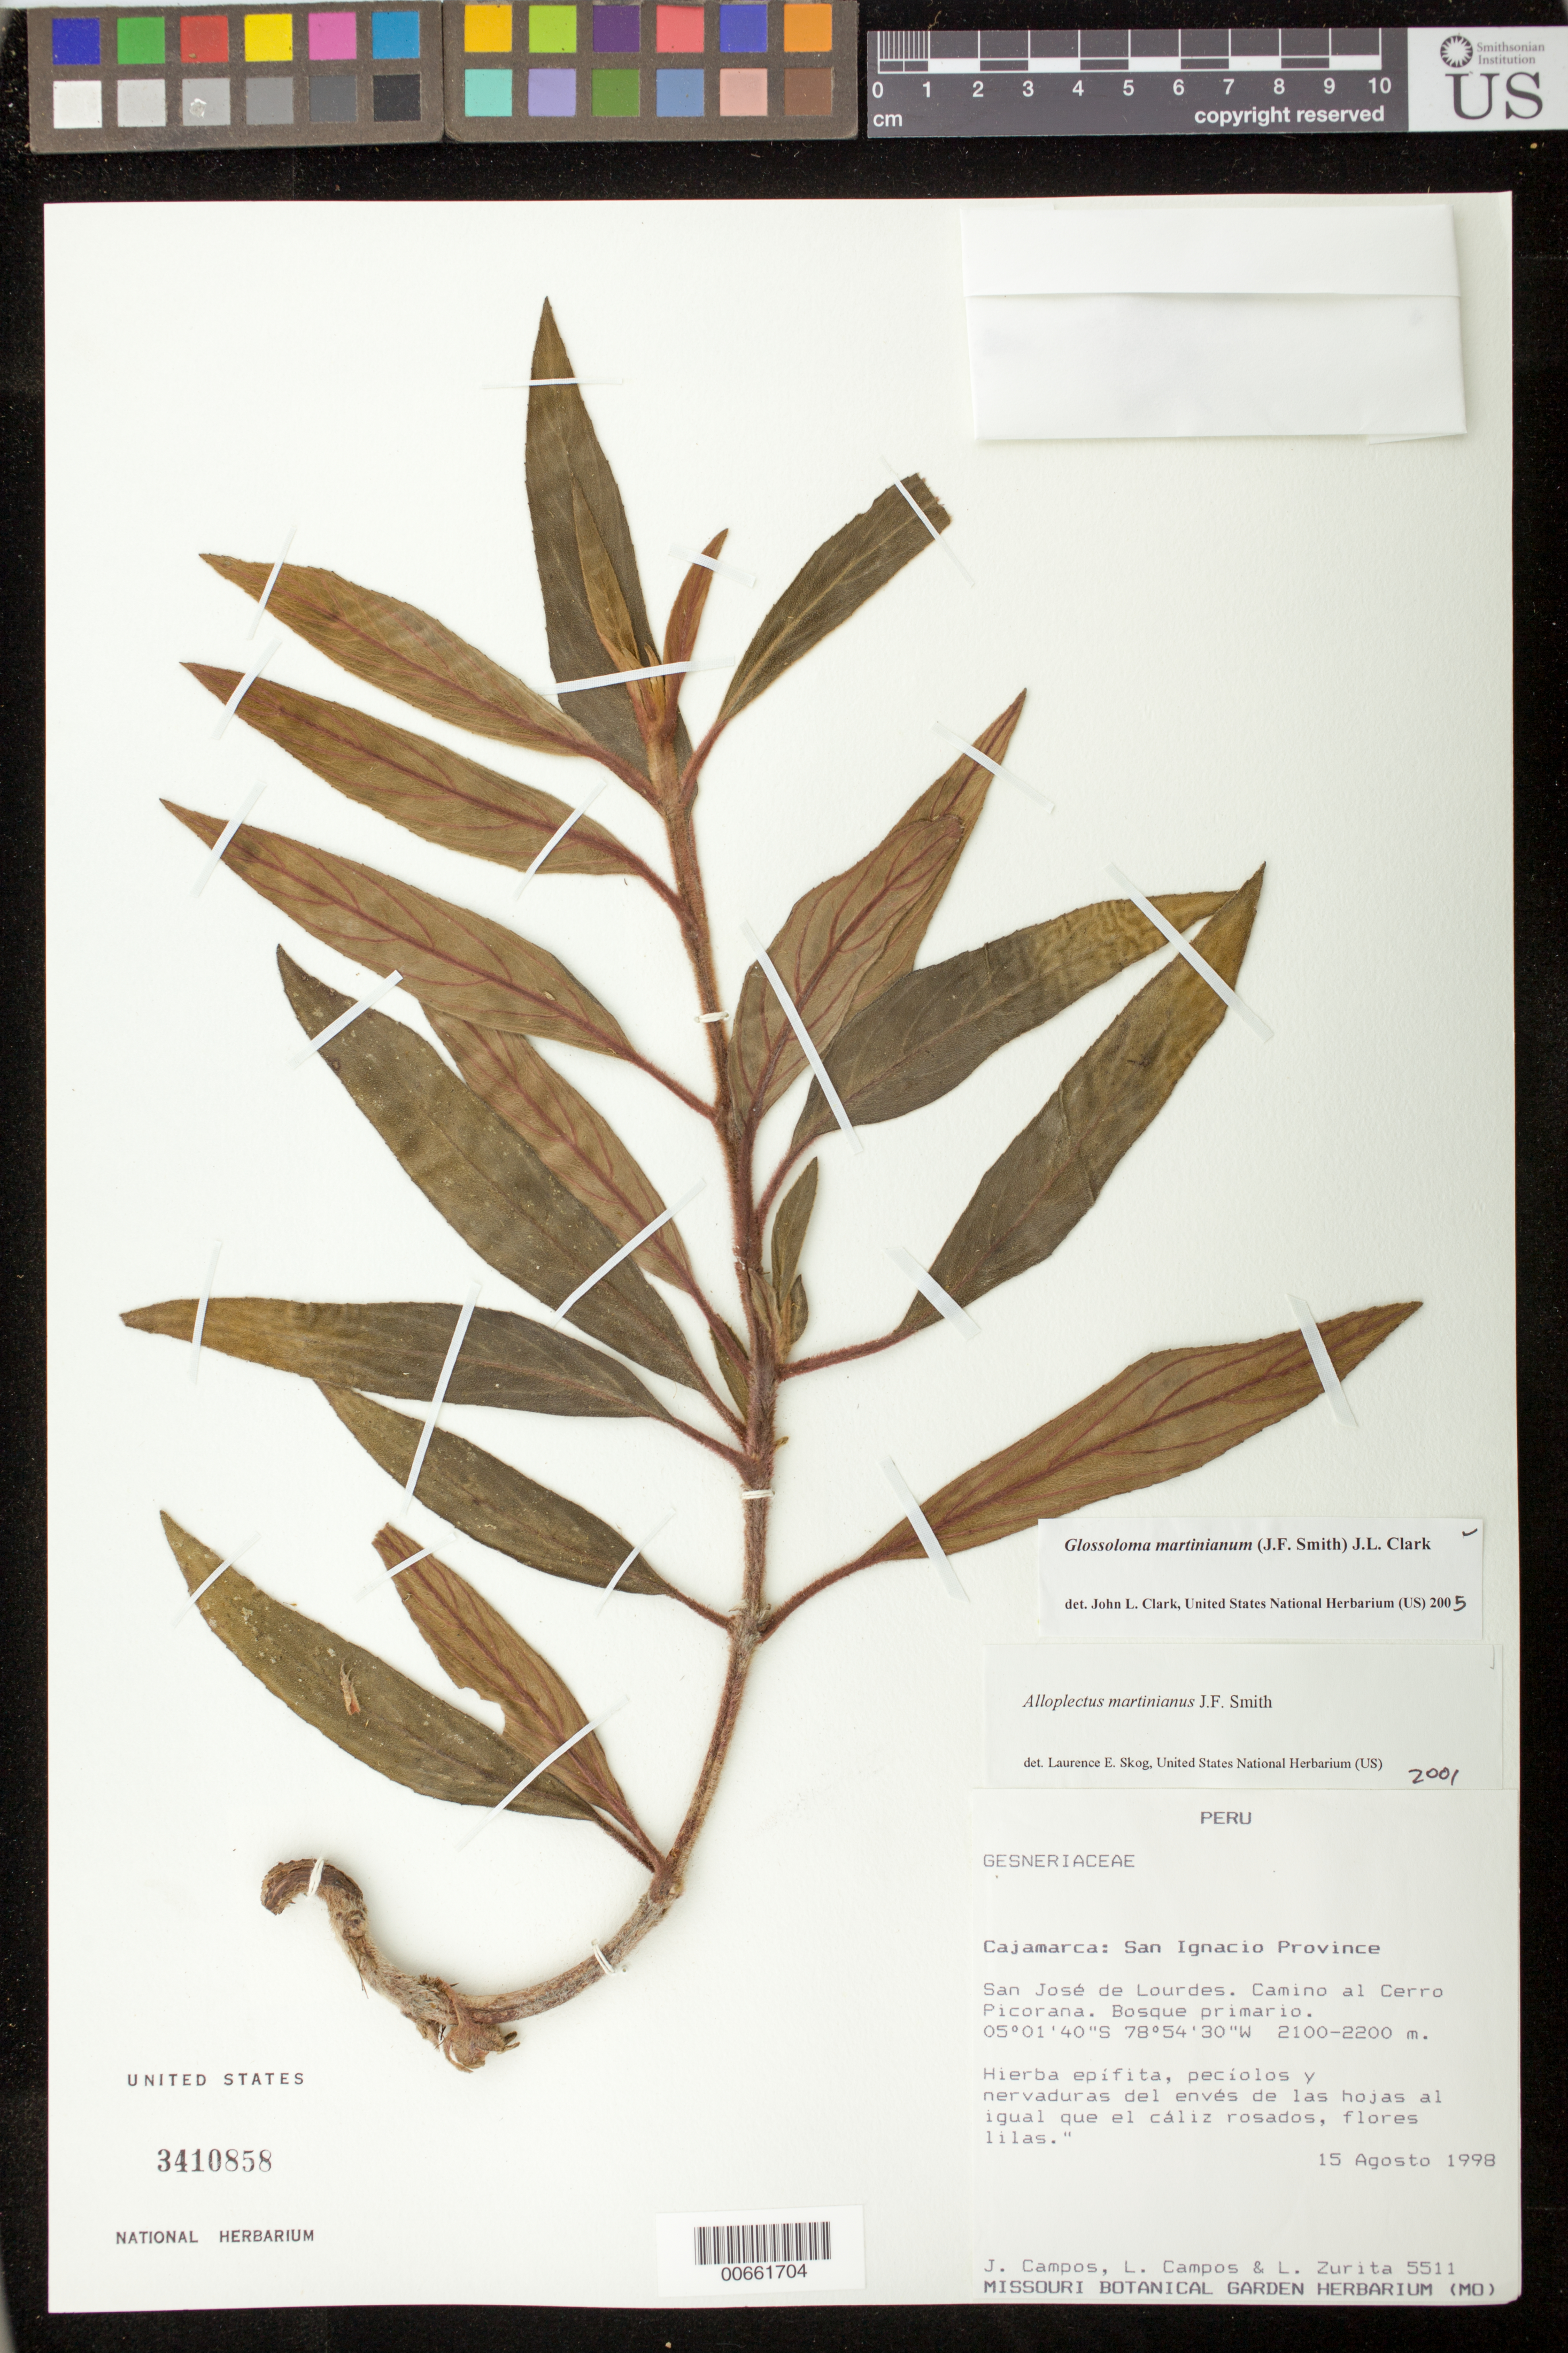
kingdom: Plantae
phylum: Tracheophyta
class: Magnoliopsida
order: Lamiales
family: Gesneriaceae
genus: Glossoloma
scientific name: Glossoloma martinianum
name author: (J.F. Sm.) J.L. Clark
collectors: J. Campos, L. Campos & L. Zurita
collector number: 5511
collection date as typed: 15 Aug 1998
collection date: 1998-08-15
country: Peru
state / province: Cajamarca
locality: Prov. San Ignacio, San José de Lourdes, camino al Cerro Picorana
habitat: Bosque primario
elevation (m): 2100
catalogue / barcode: US 3410858